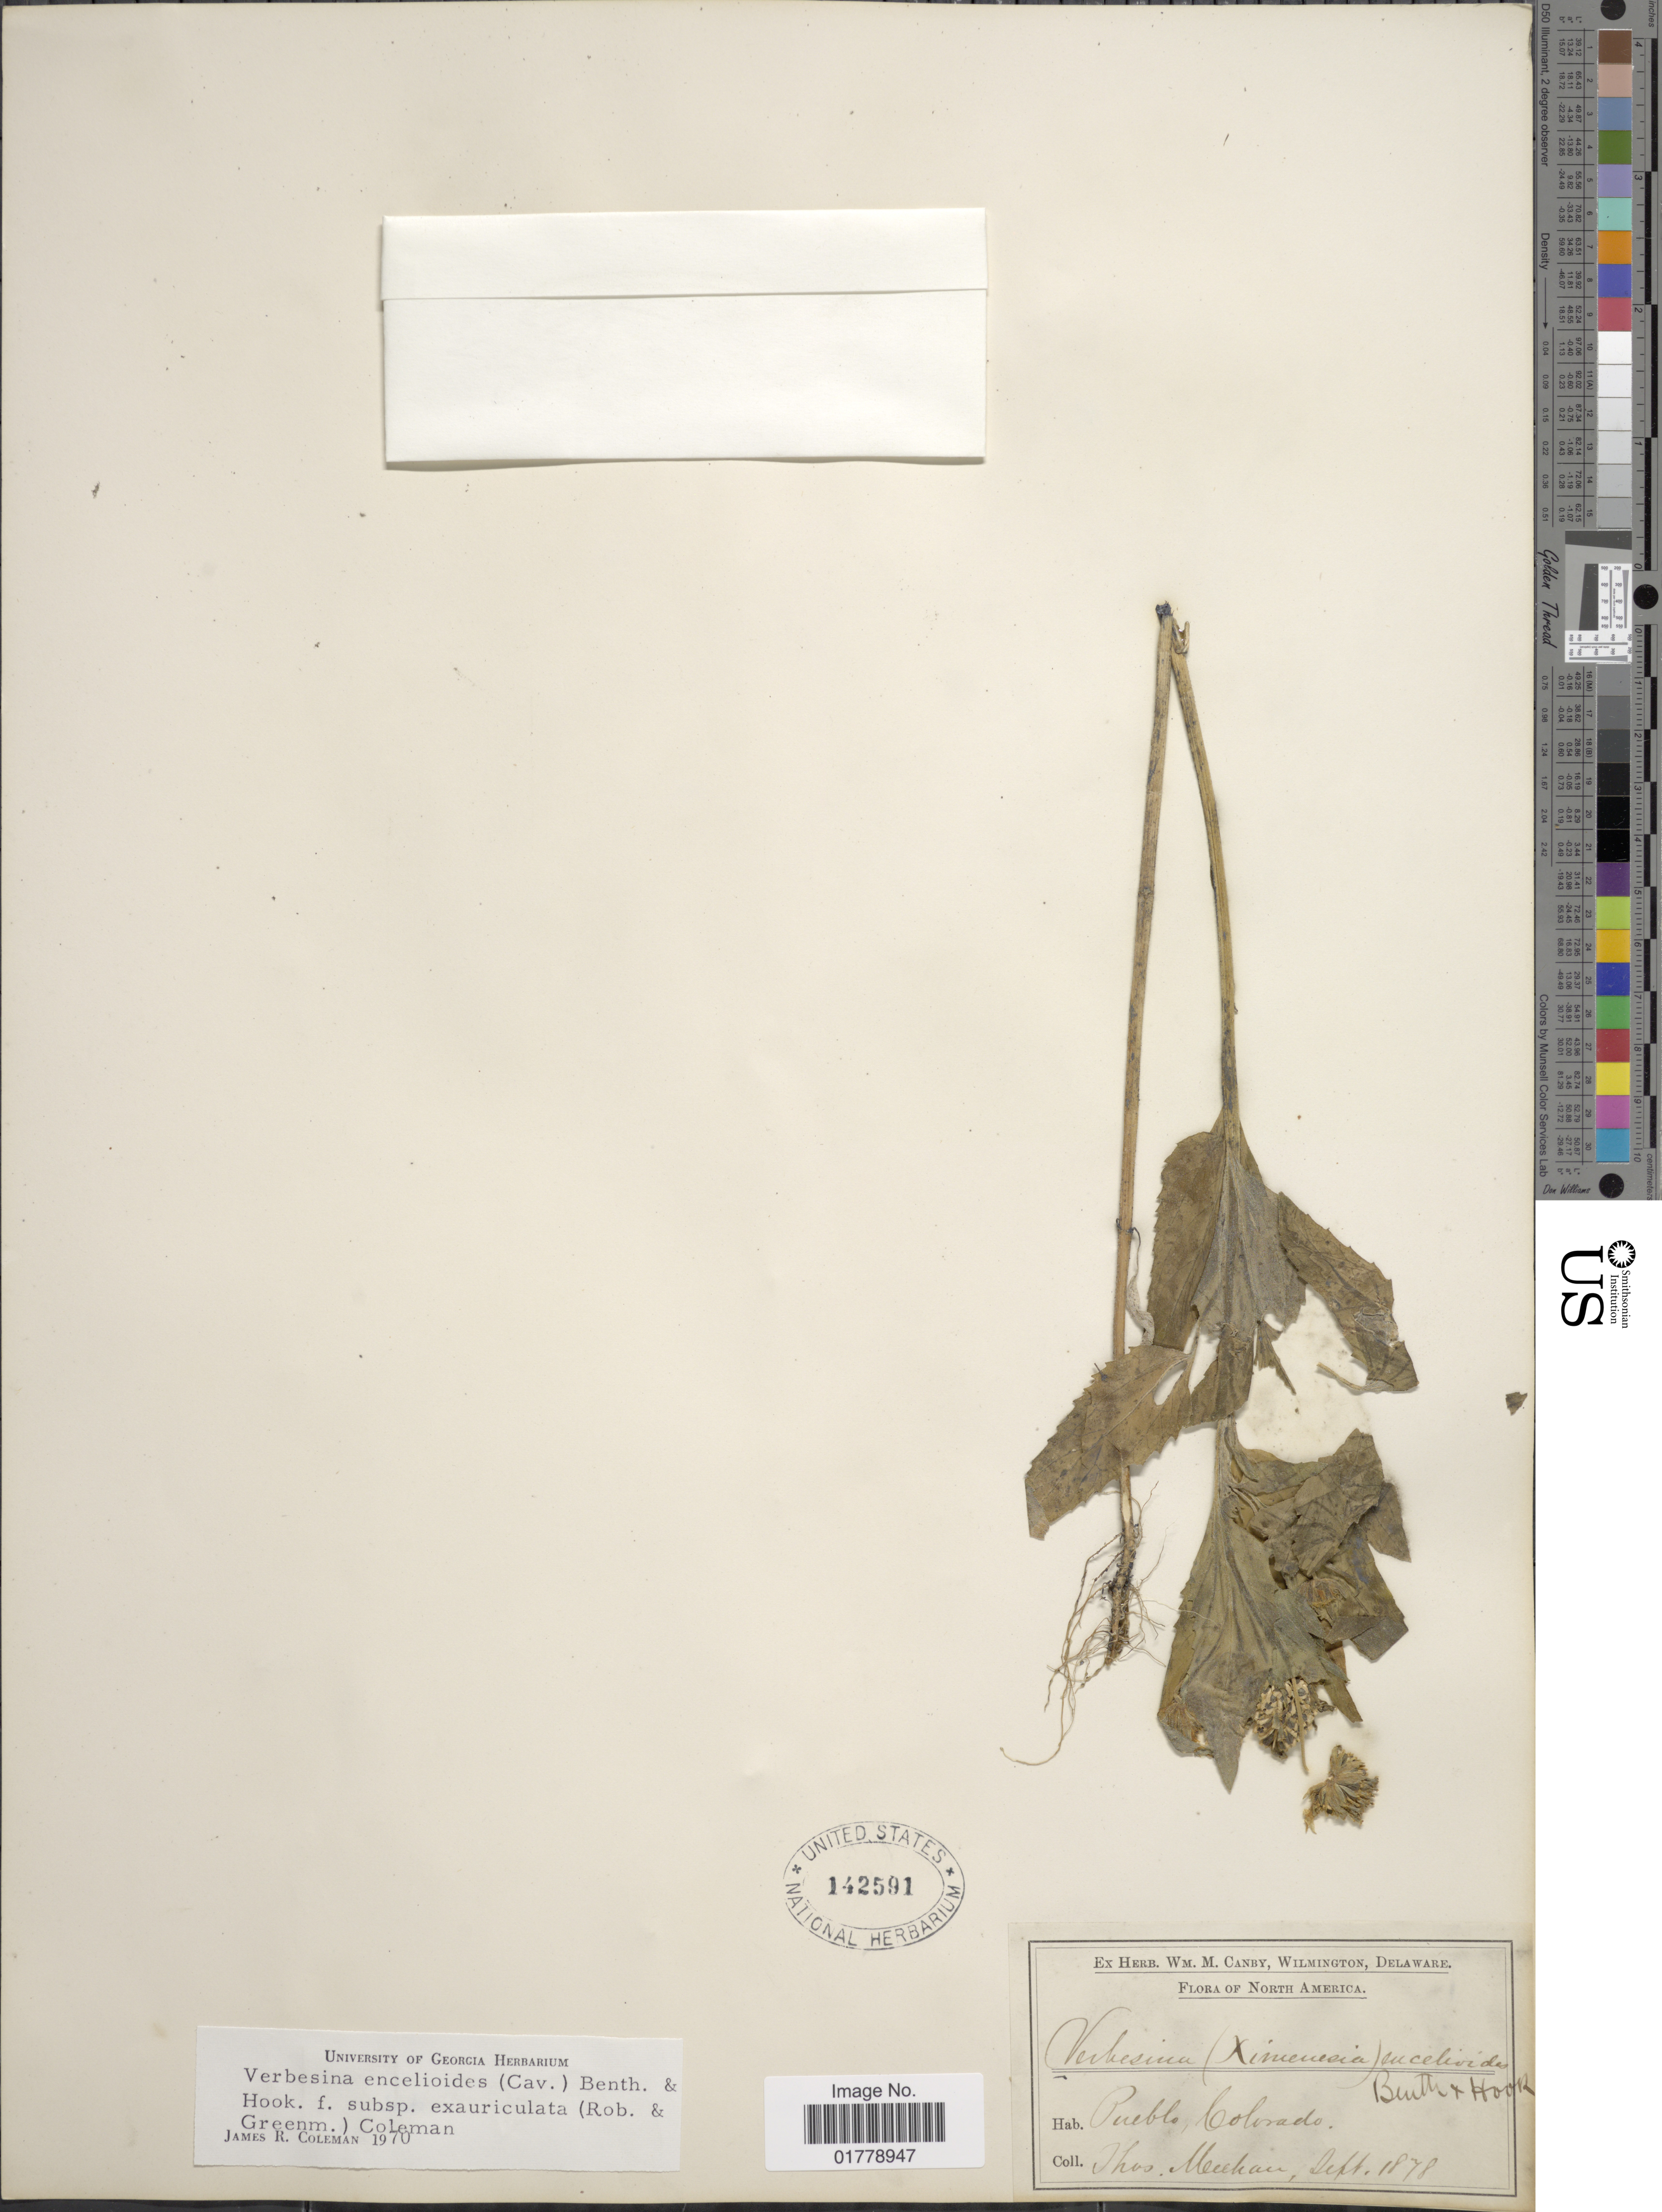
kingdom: Plantae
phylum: Tracheophyta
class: Magnoliopsida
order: Asterales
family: Asteraceae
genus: Verbesina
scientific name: Verbesina encelioides var. cana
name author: (B.L. Rob.) Greenm.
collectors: T. Meehan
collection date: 1878-09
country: United States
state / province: Colorado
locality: Pueblo, Colorado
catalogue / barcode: US 142591